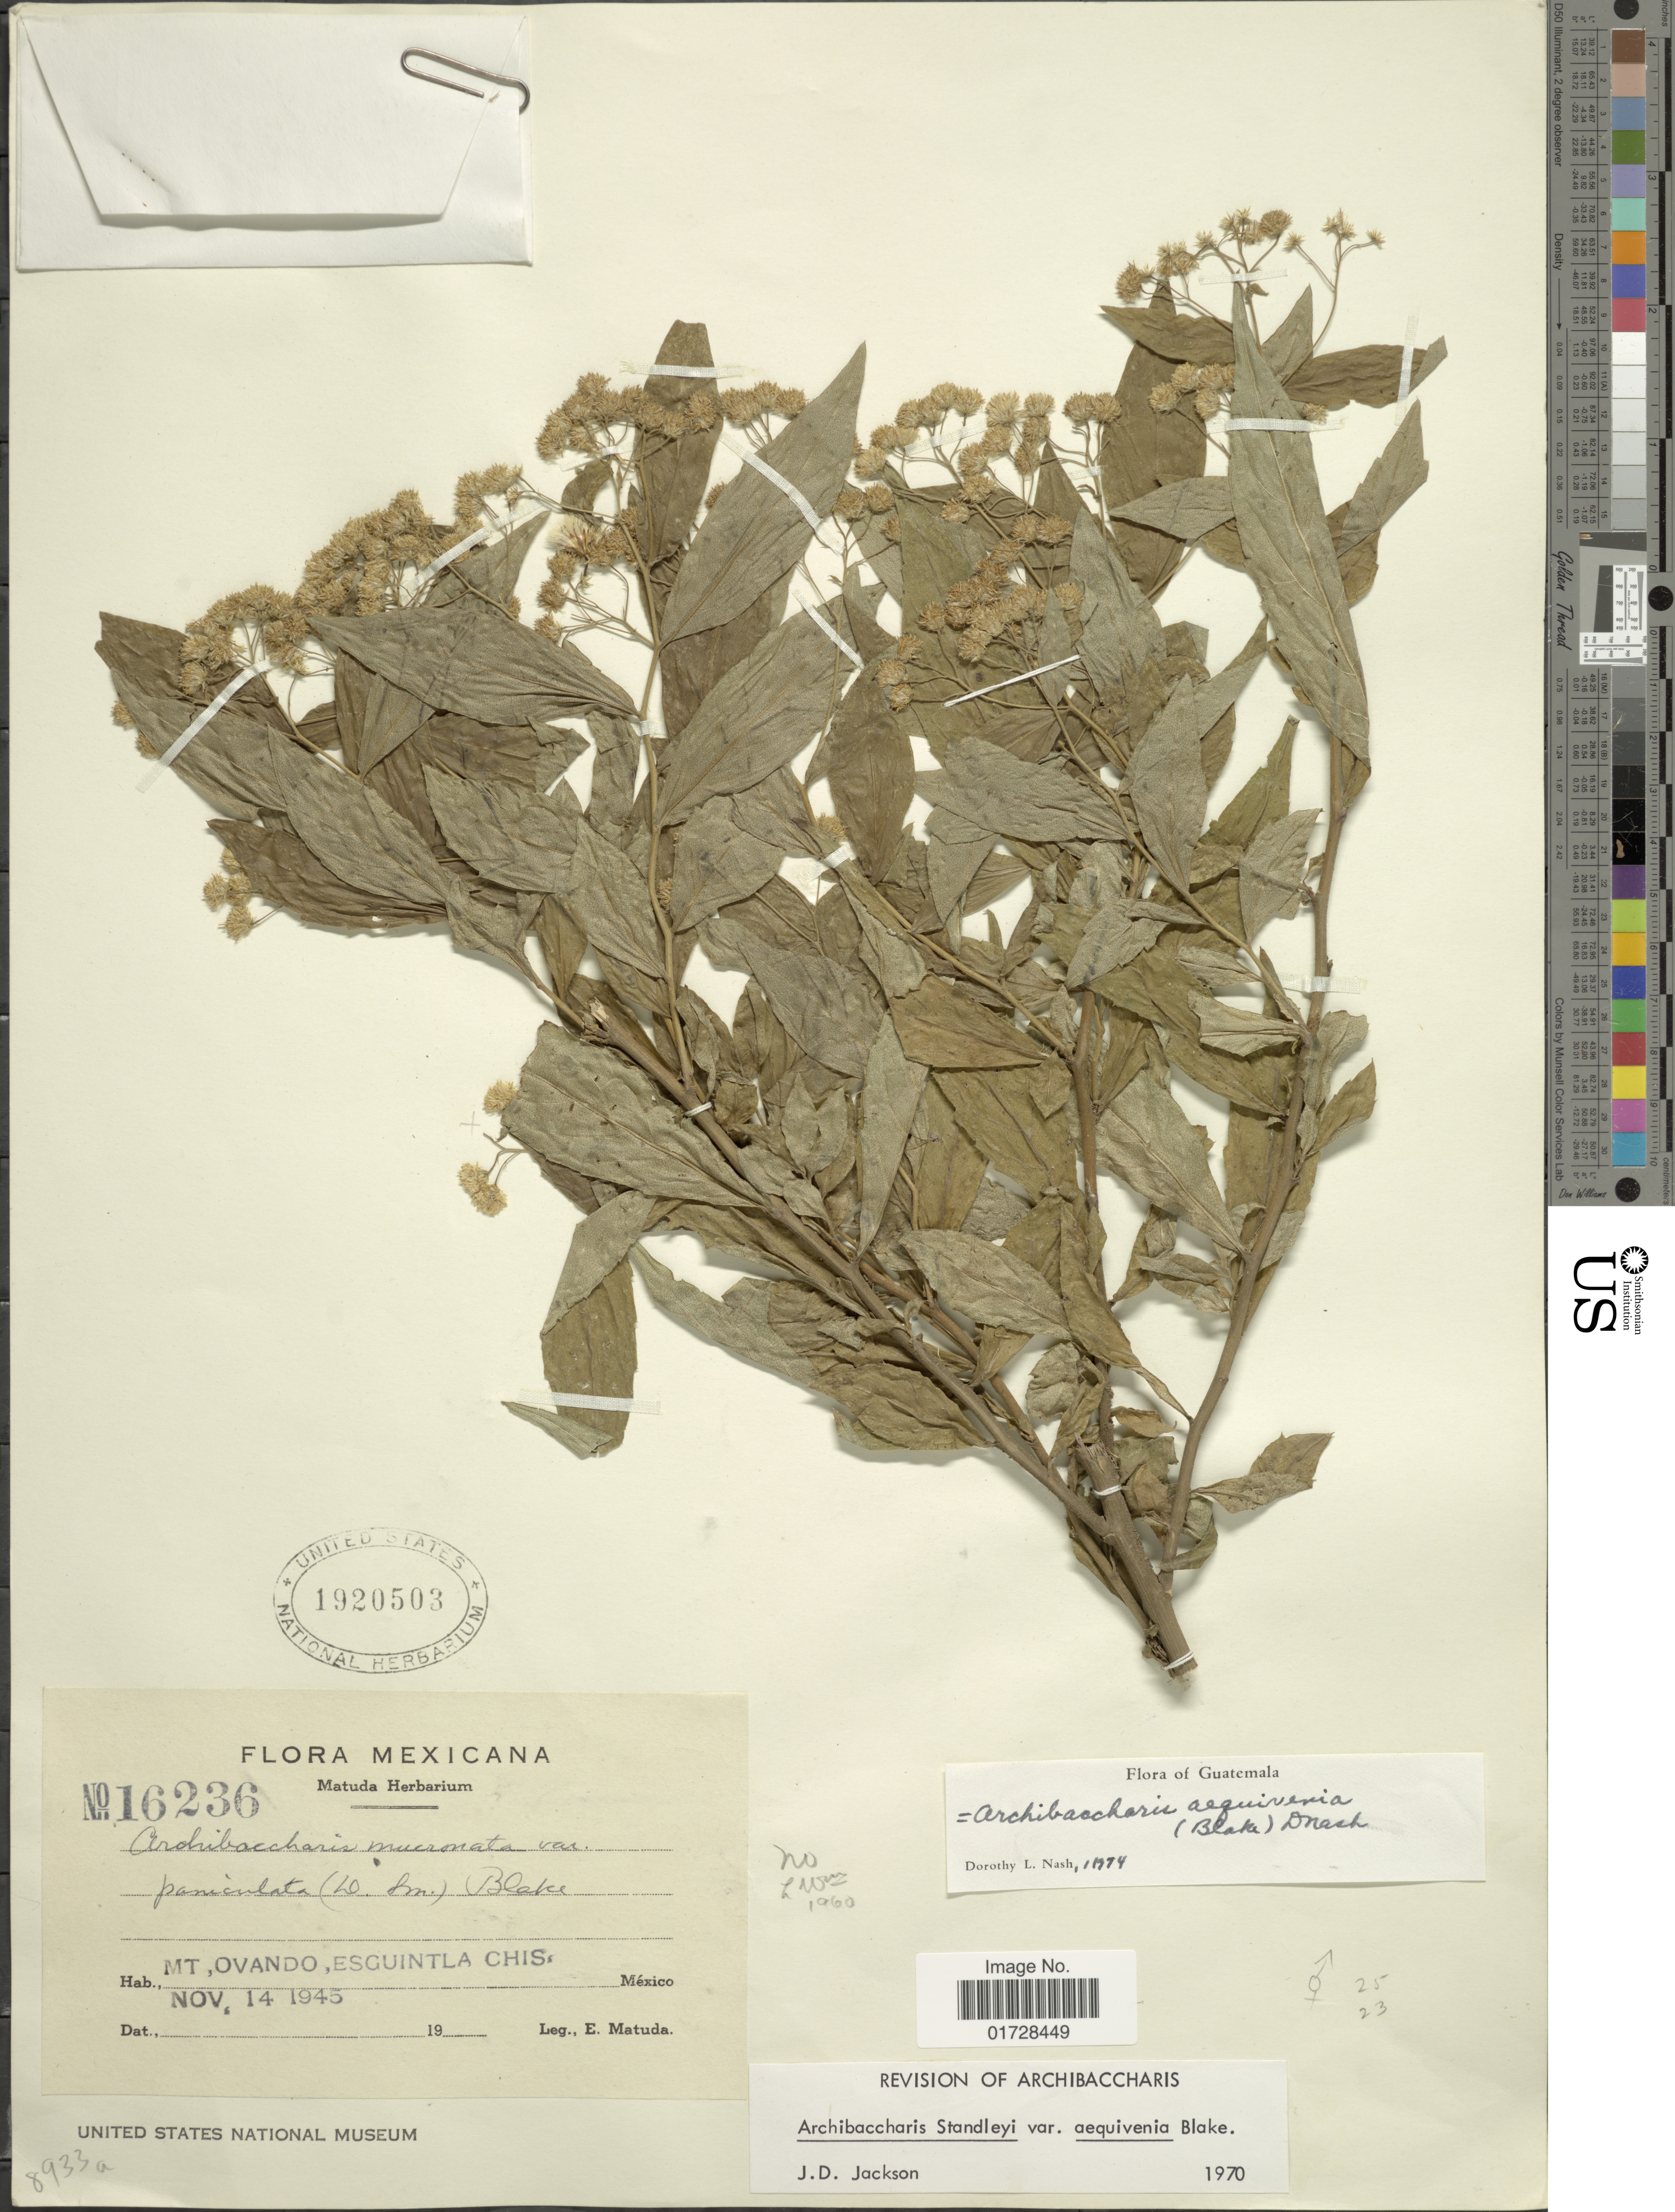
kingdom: Plantae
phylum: Tracheophyta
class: Magnoliopsida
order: Asterales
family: Asteraceae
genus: Archibaccharis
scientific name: Archibaccharis aequivenia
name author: (S.F. Blake) D.L. Nash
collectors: E. Matuda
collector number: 16236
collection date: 1945-11-14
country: Mexico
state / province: Chiapas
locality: Mt. Ovando, Escuintla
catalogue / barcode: US 1920503